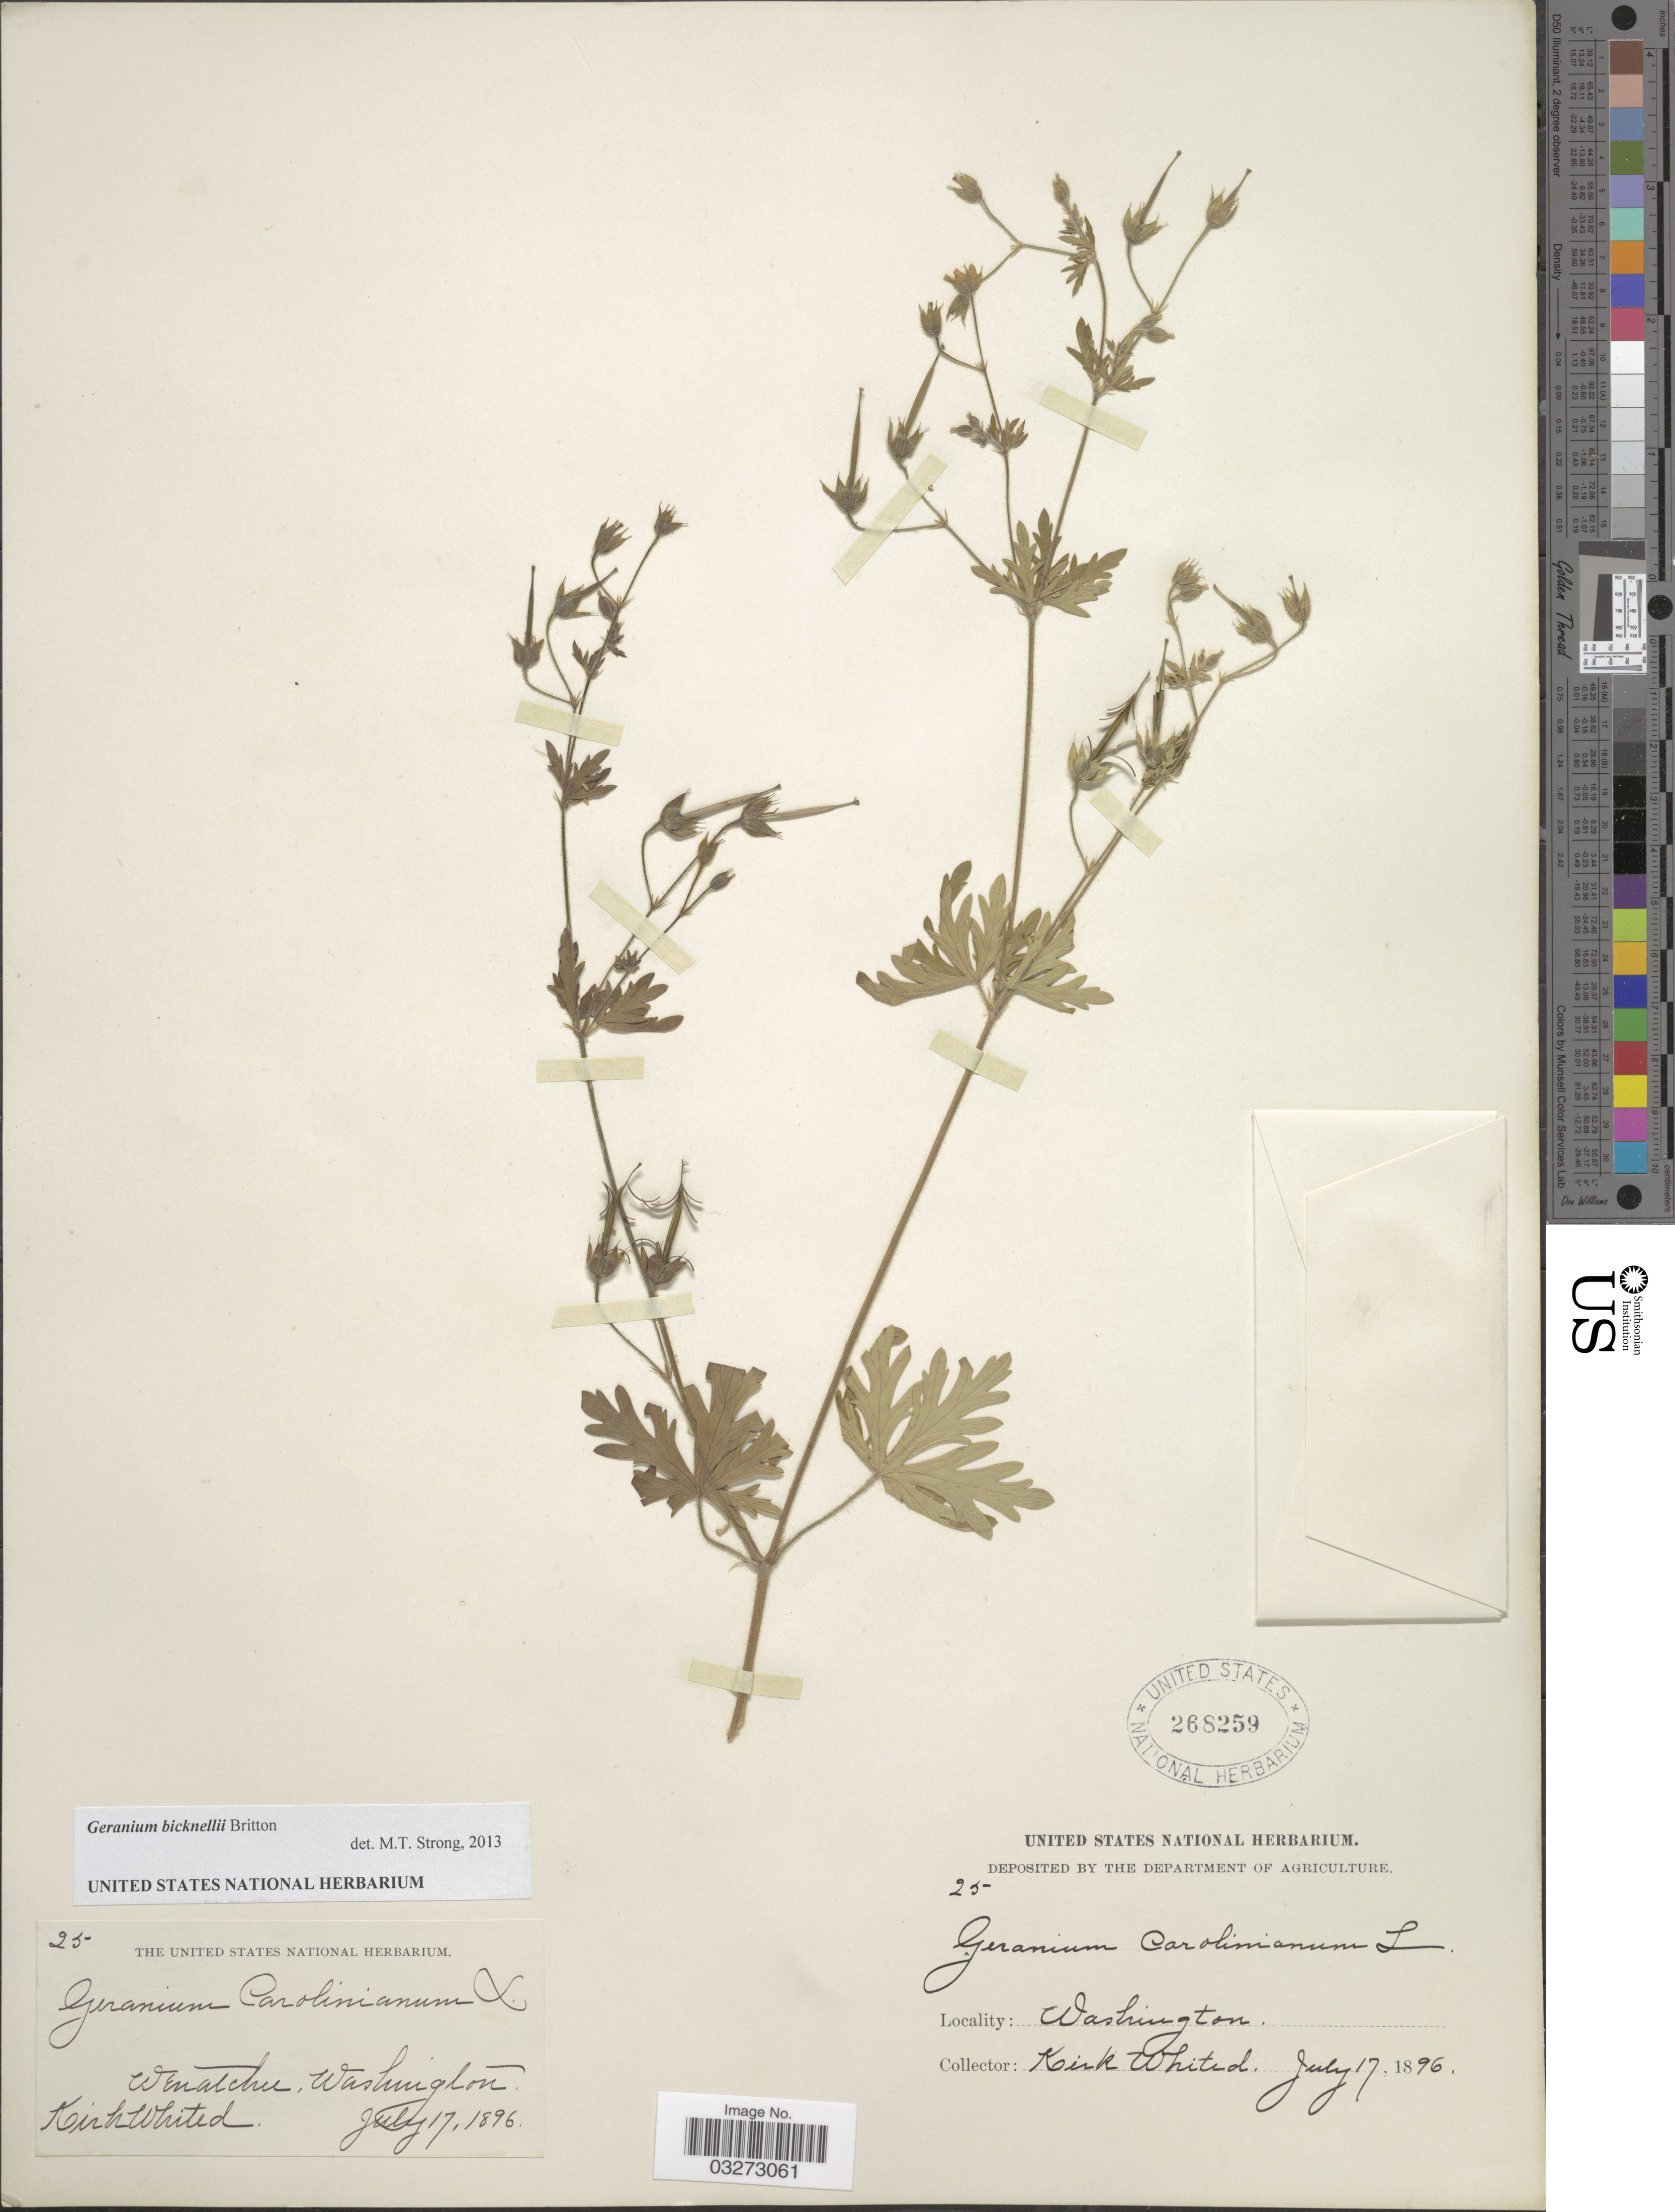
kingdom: Plantae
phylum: Tracheophyta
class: Magnoliopsida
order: Geraniales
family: Geraniaceae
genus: Geranium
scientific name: Geranium bicknellii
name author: Britton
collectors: K. Whited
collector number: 25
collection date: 1896-07-17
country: United States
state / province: Washington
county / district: Chelan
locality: Wenatchee.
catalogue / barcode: US 268259